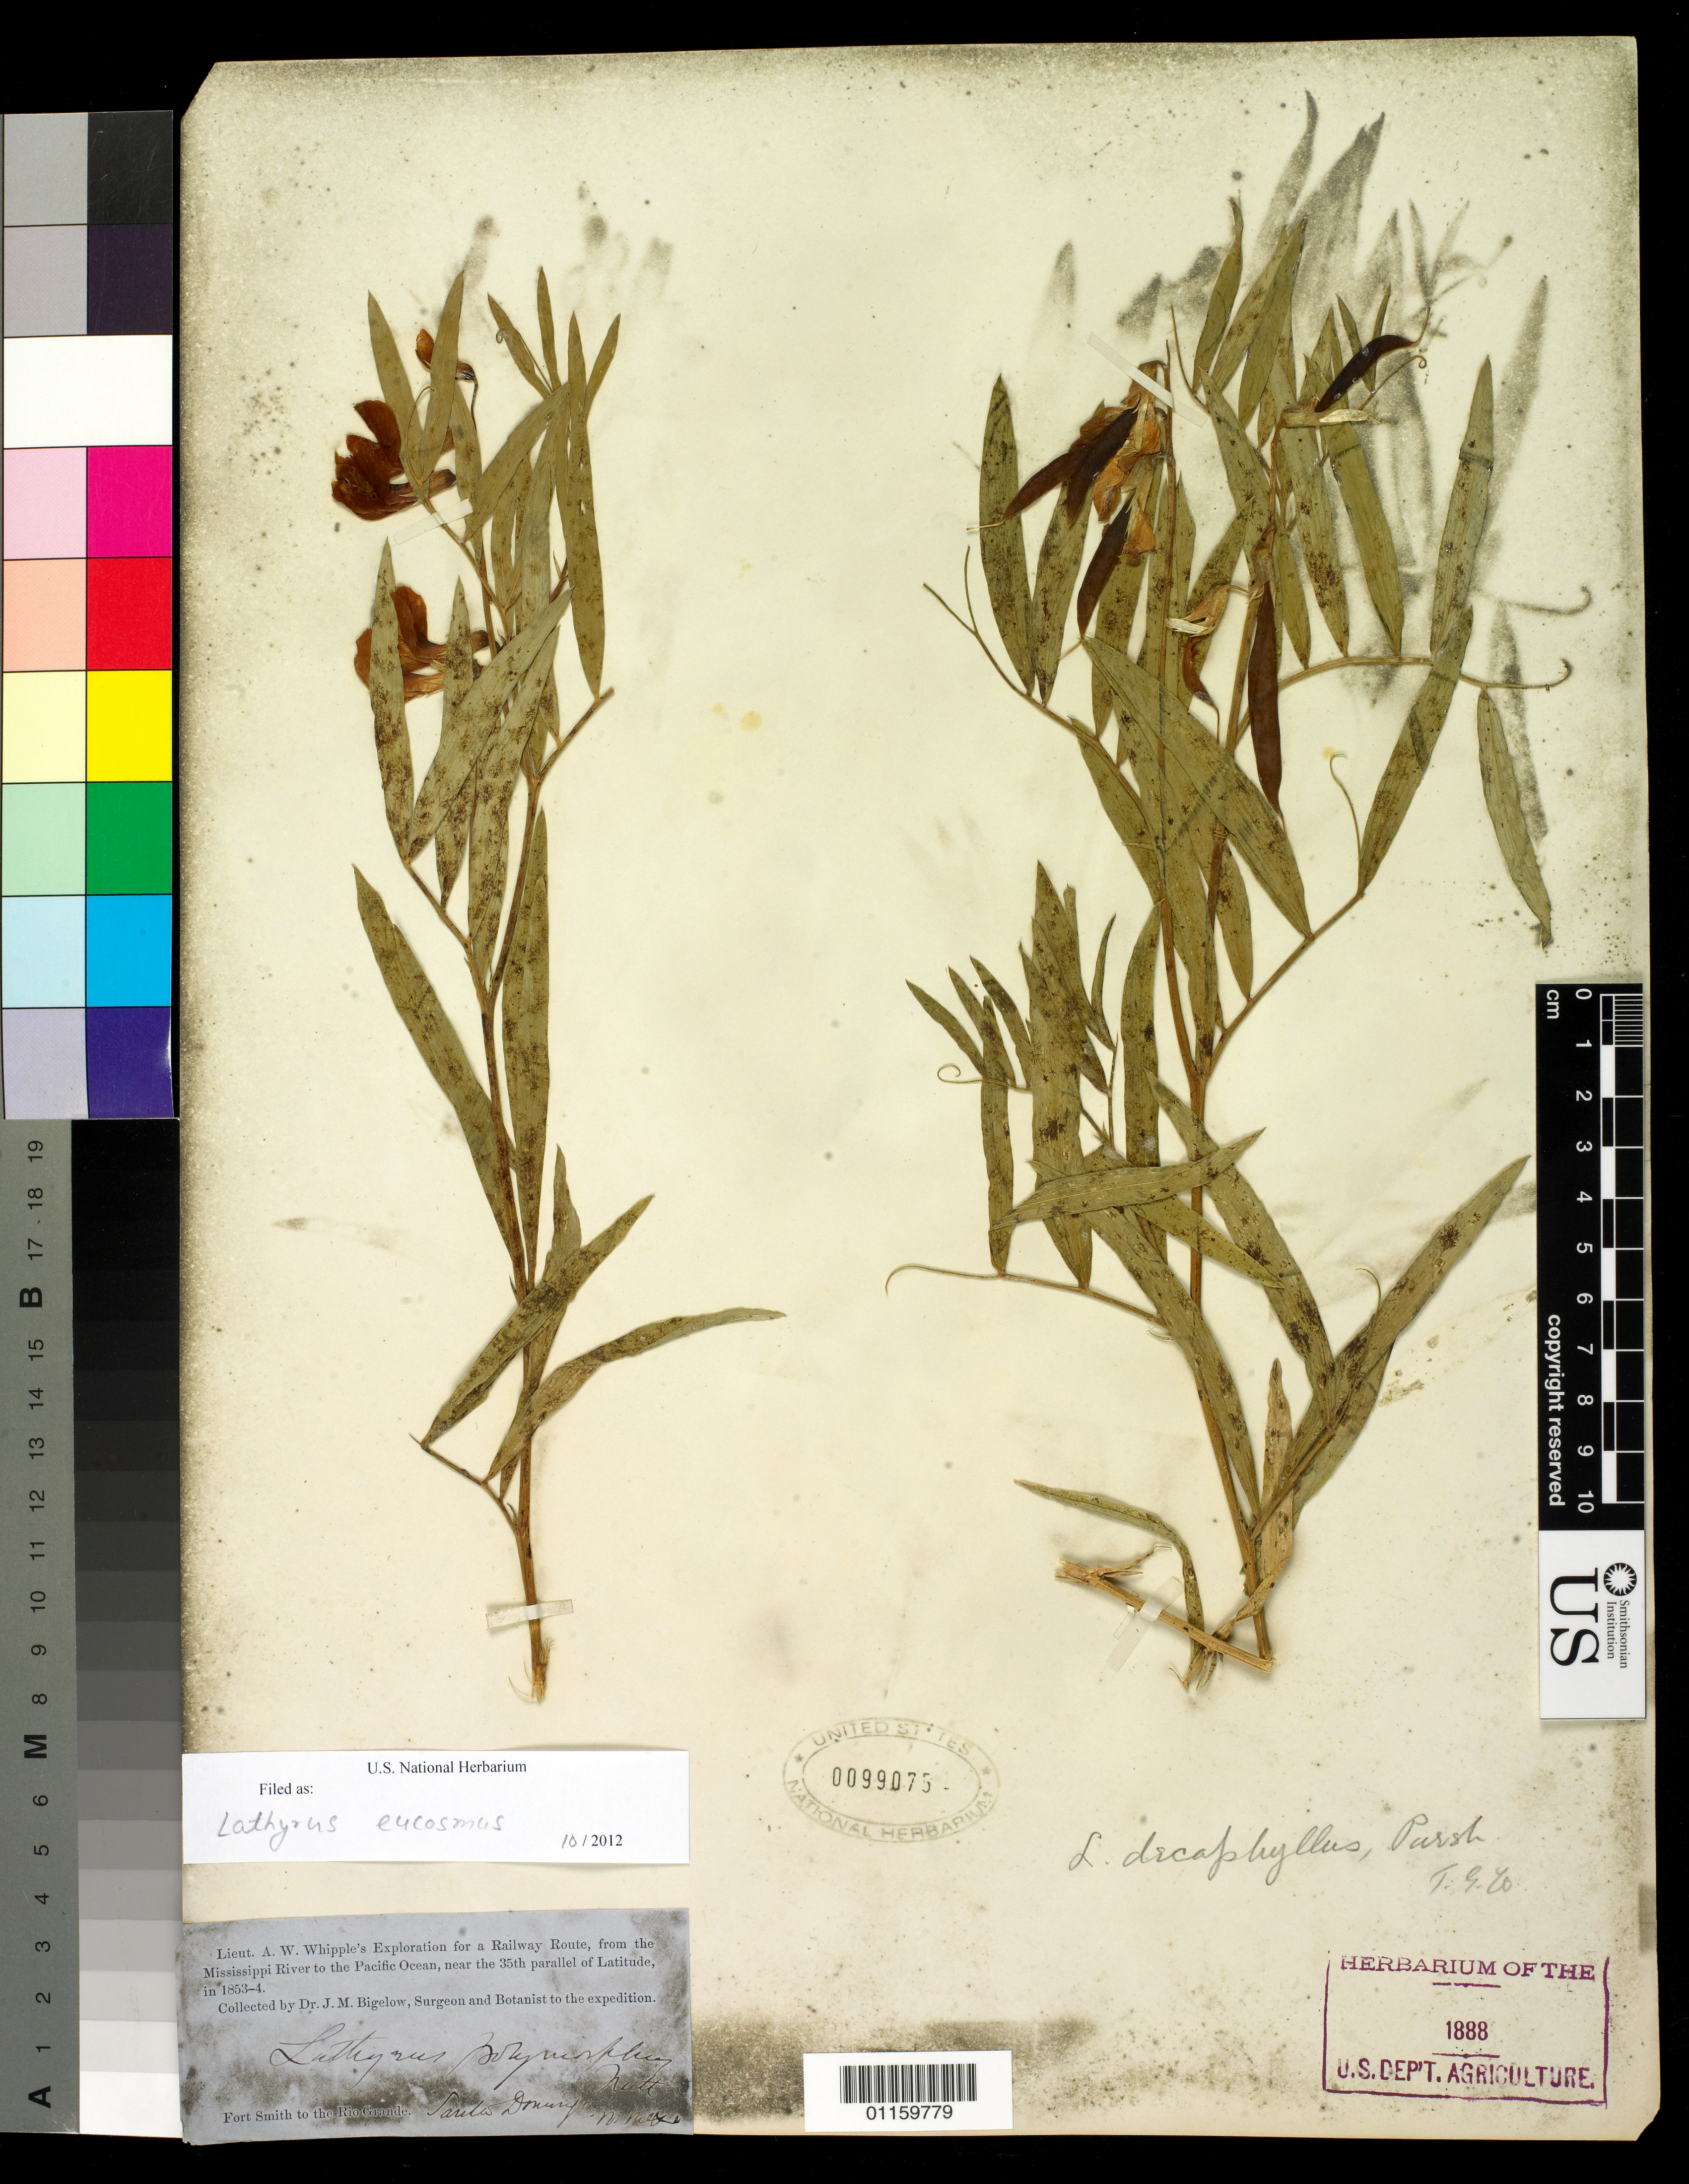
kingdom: Plantae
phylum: Tracheophyta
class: Magnoliopsida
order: Fabales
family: Fabaceae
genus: Lathyrus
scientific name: Lathyrus eucosmus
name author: Butters & H. St. John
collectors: J. M. Bigelow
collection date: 1853/1854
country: United States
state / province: New Mexico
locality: Fort Smith to the Rio Grande, Santa Domingo.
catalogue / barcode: US 99075